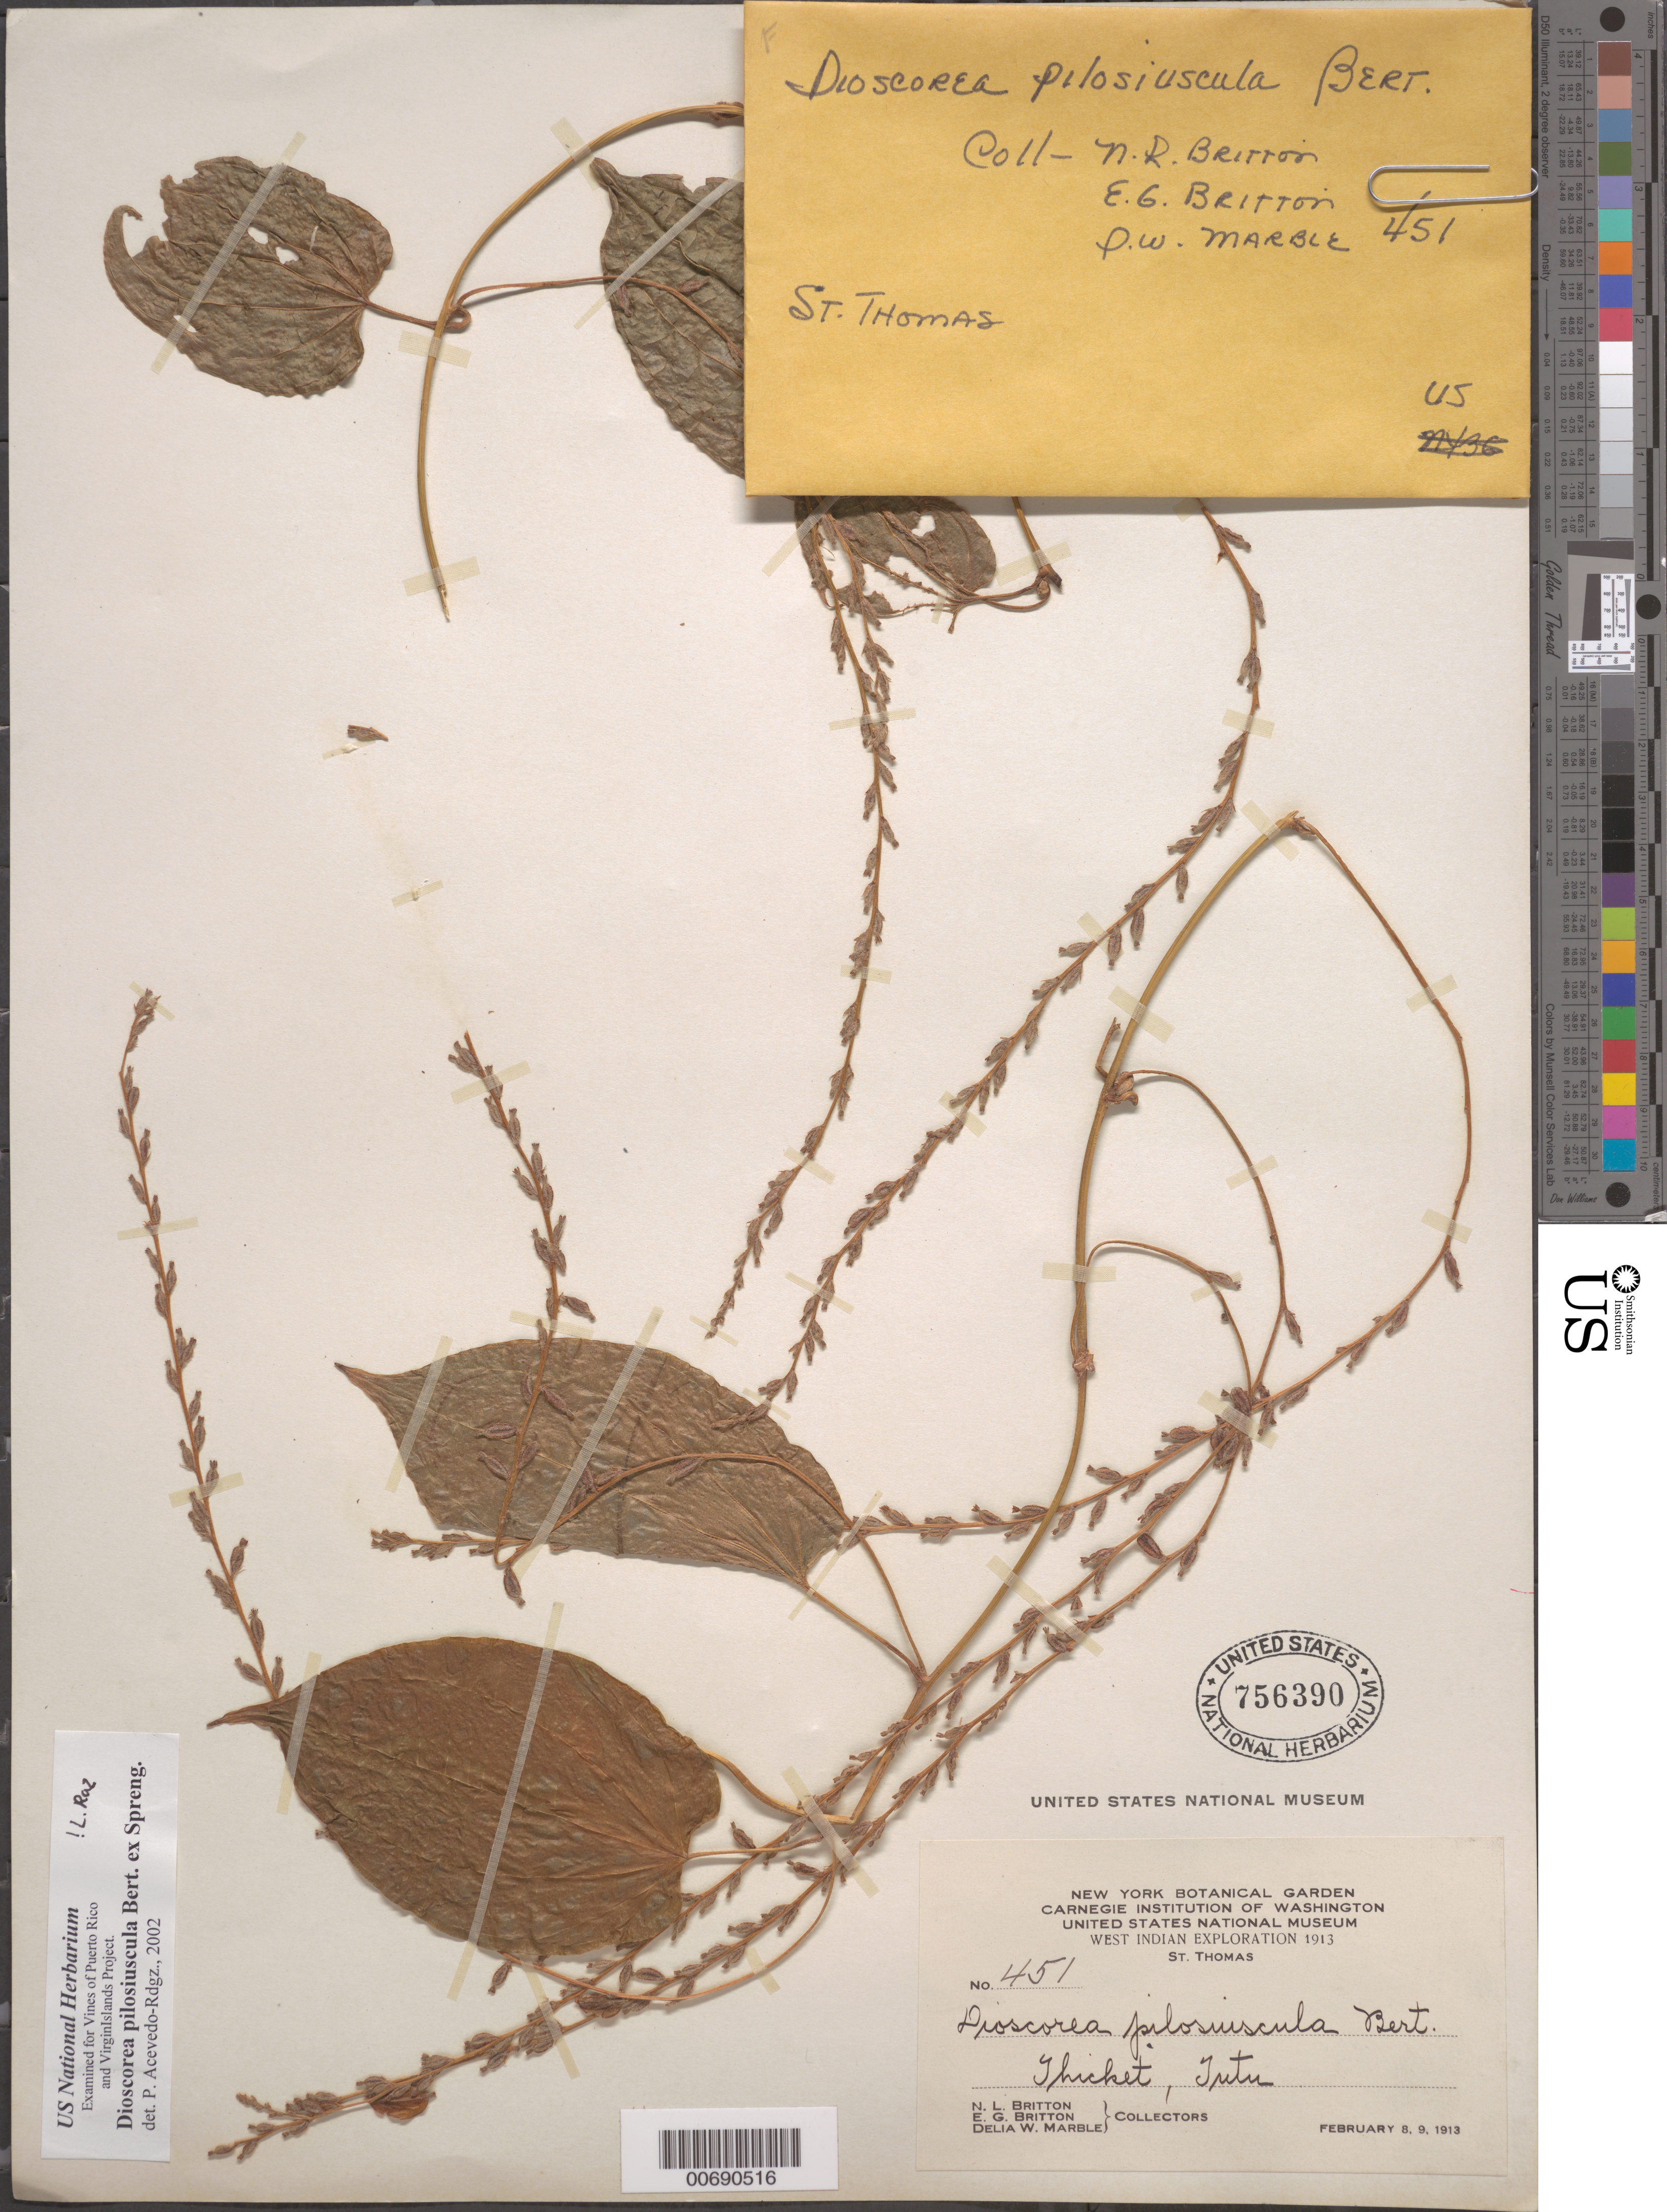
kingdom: Plantae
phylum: Tracheophyta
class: Liliopsida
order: Dioscoreales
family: Dioscoreaceae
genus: Dioscorea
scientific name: Dioscorea pilosiuscula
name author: Bertero ex Spreng.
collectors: N. Britton, E. G. Britton & D. W. Marble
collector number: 451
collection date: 1913-02-08/1913-02-09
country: U.S. Virgin Islands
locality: St. Thomas. Thicket, Tutu.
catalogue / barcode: US 756390